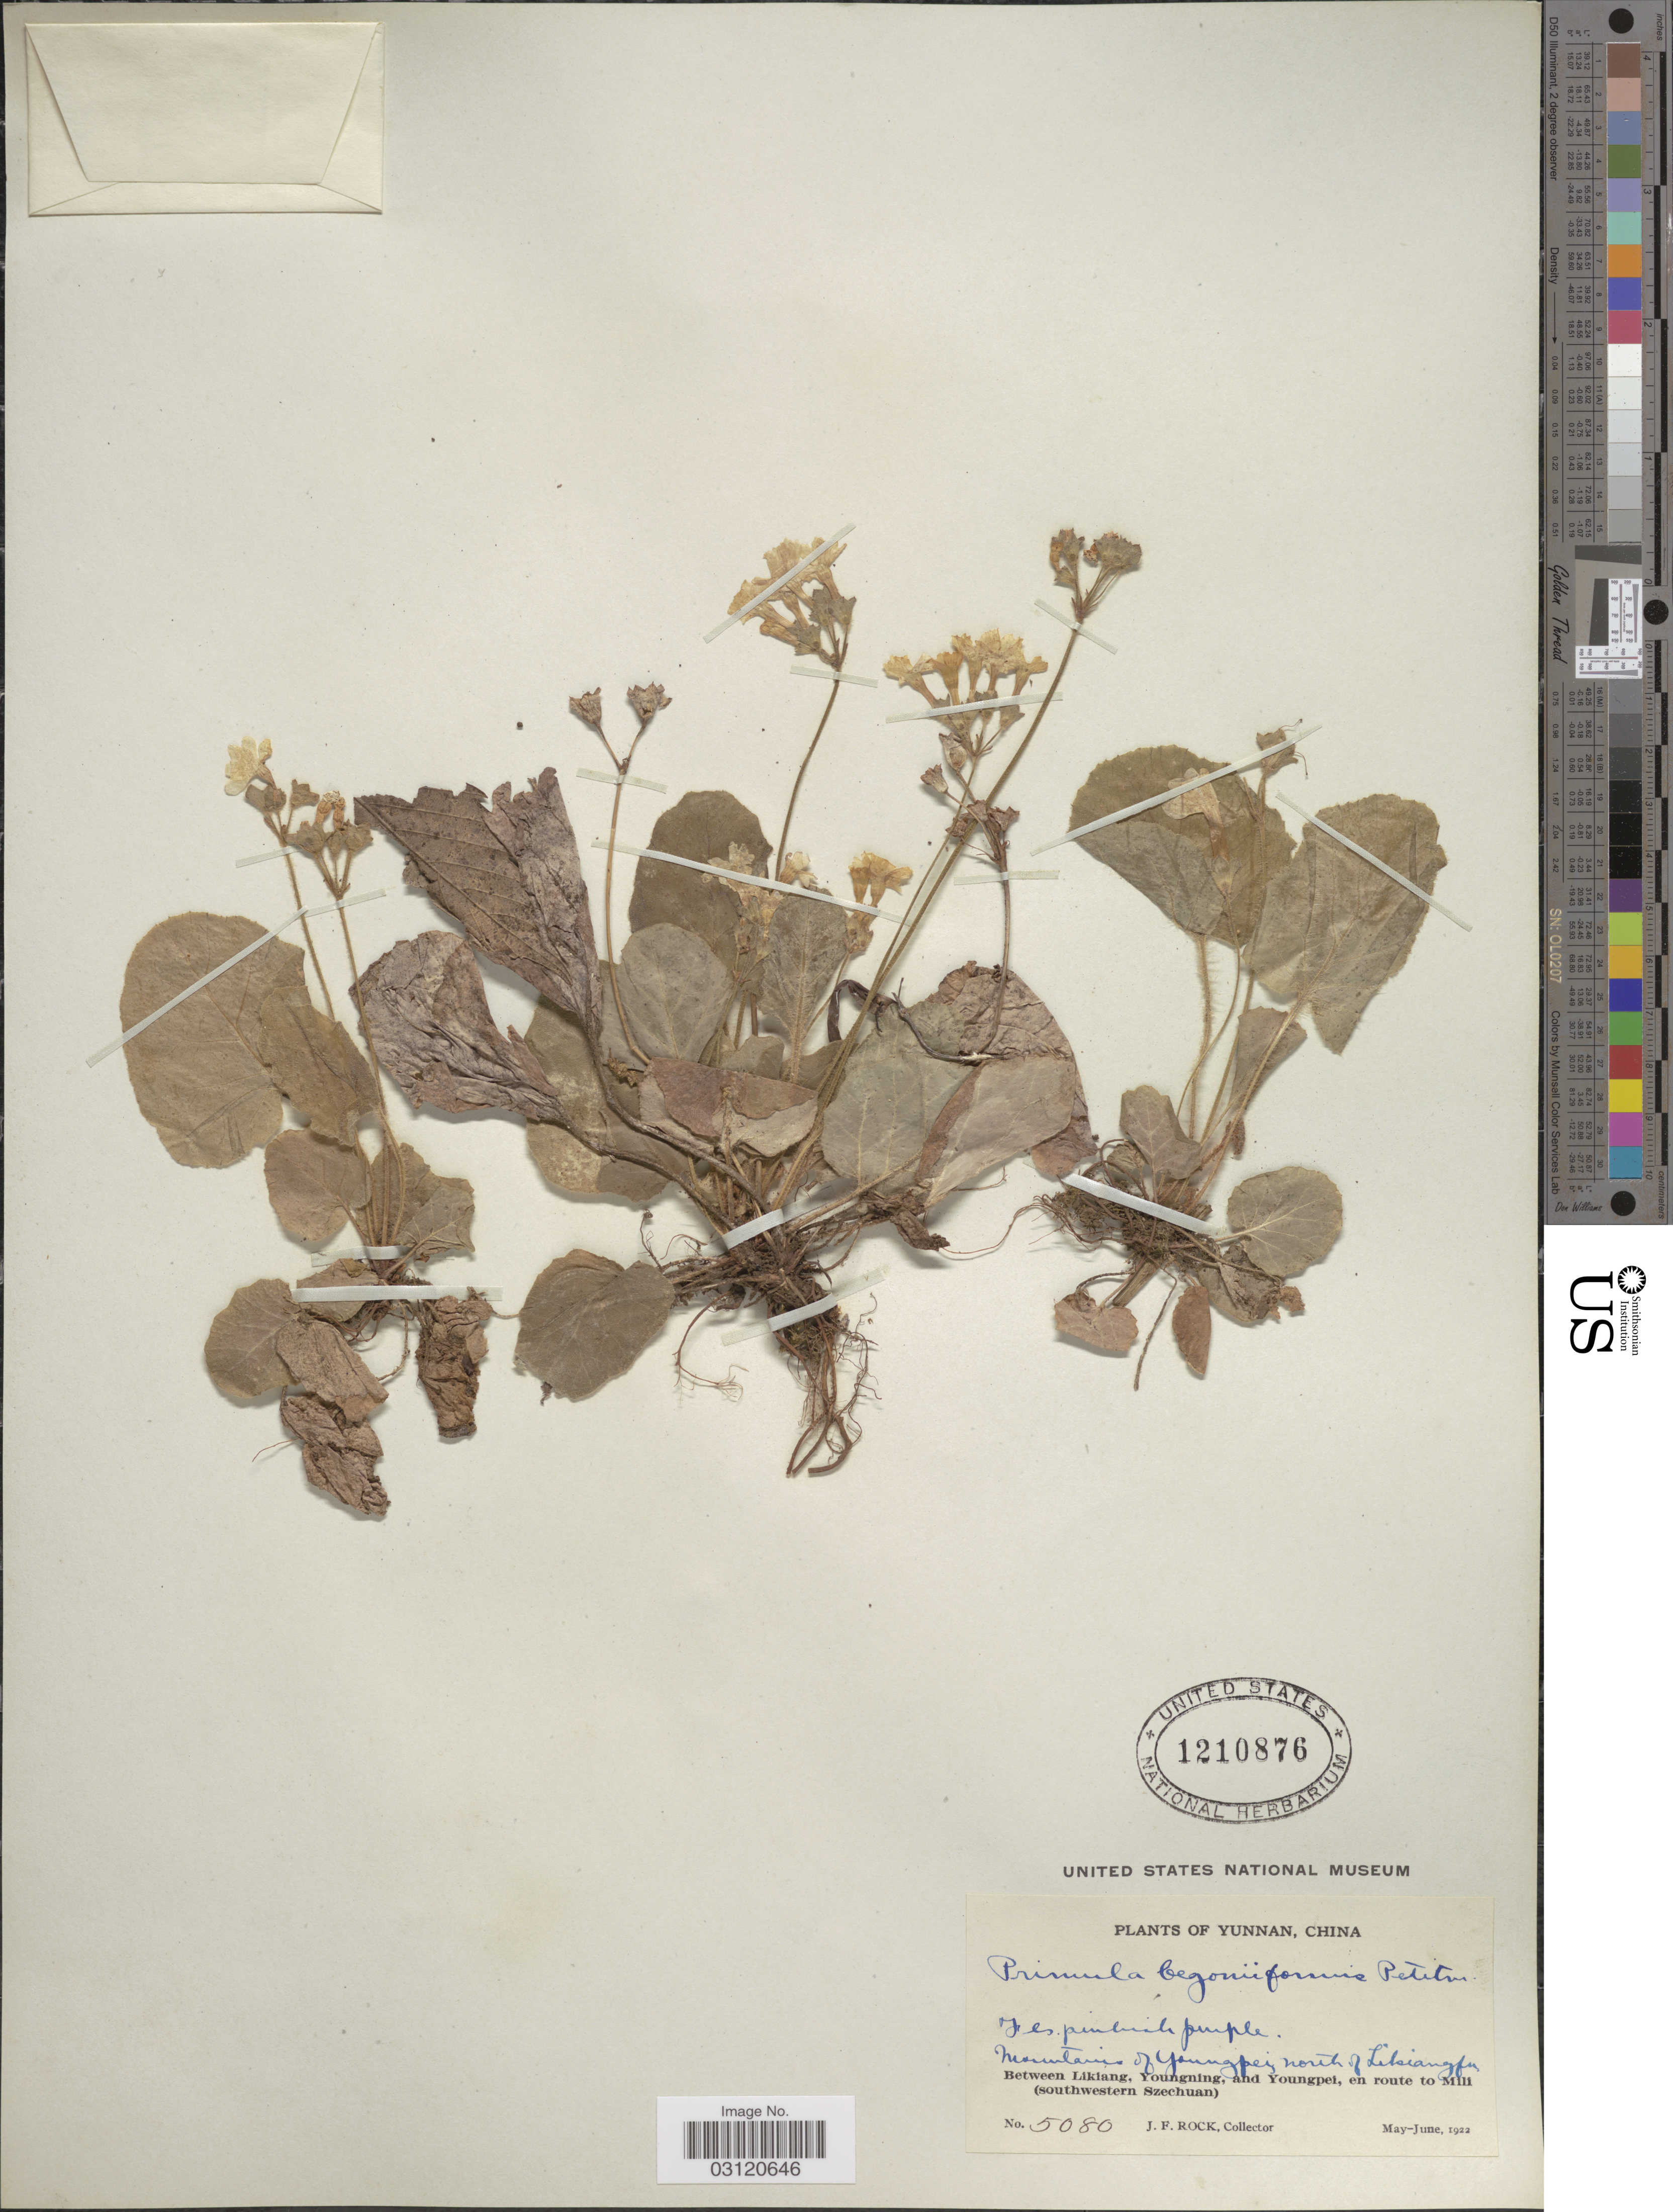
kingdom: Plantae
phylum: Tracheophyta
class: Magnoliopsida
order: Ericales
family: Primulaceae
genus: Primula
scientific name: Primula begoniiformis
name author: Petitm.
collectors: J. Rock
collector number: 5080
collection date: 1922-05/1922-06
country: China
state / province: Yunnan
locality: Mountains of Youngpei north of Likangfu, Between Likiang, Youngning, and Youngpei, en route to Mili (southwestern Szechuan).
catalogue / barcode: US 1210876